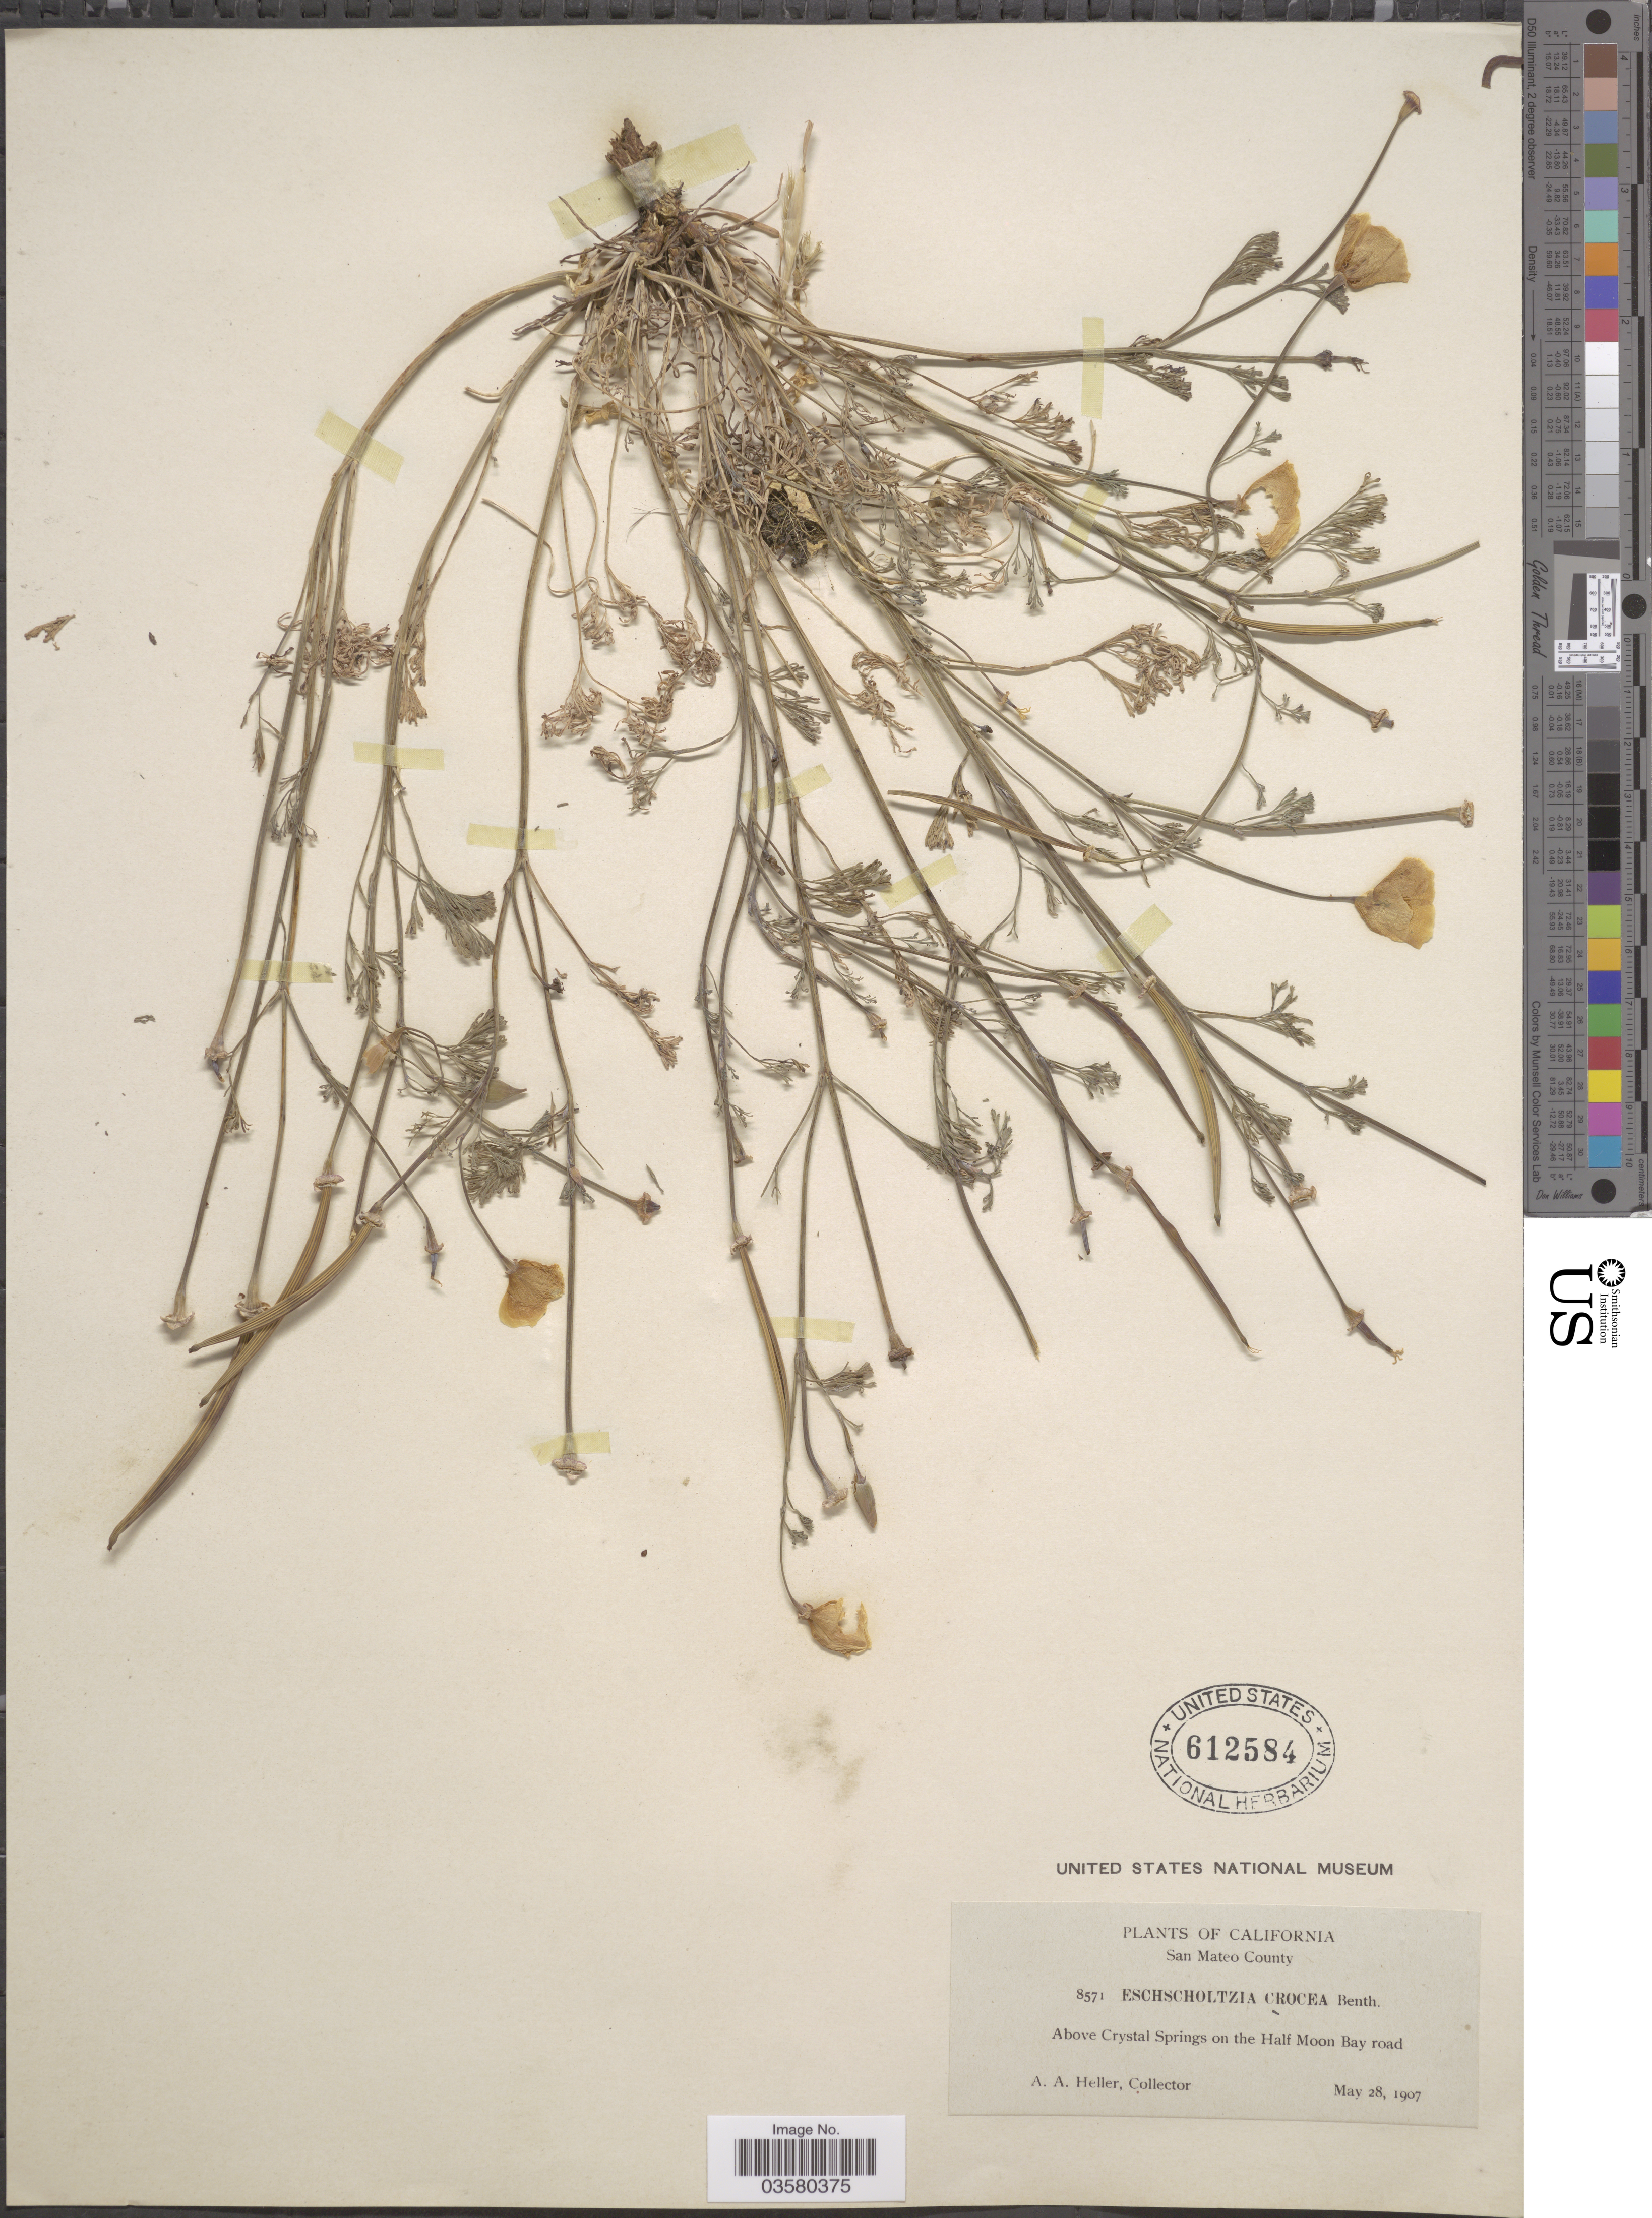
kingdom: Plantae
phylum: Tracheophyta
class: Magnoliopsida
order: Ranunculales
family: Papaveraceae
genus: Eschscholzia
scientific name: Eschscholzia californica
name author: Cham.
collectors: A. A. Heller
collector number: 8571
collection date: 1907-05-28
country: United States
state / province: California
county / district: San Mateo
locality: San Mateo County. Above Crystal Springs on the Half Moon Bay road.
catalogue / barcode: US 612584